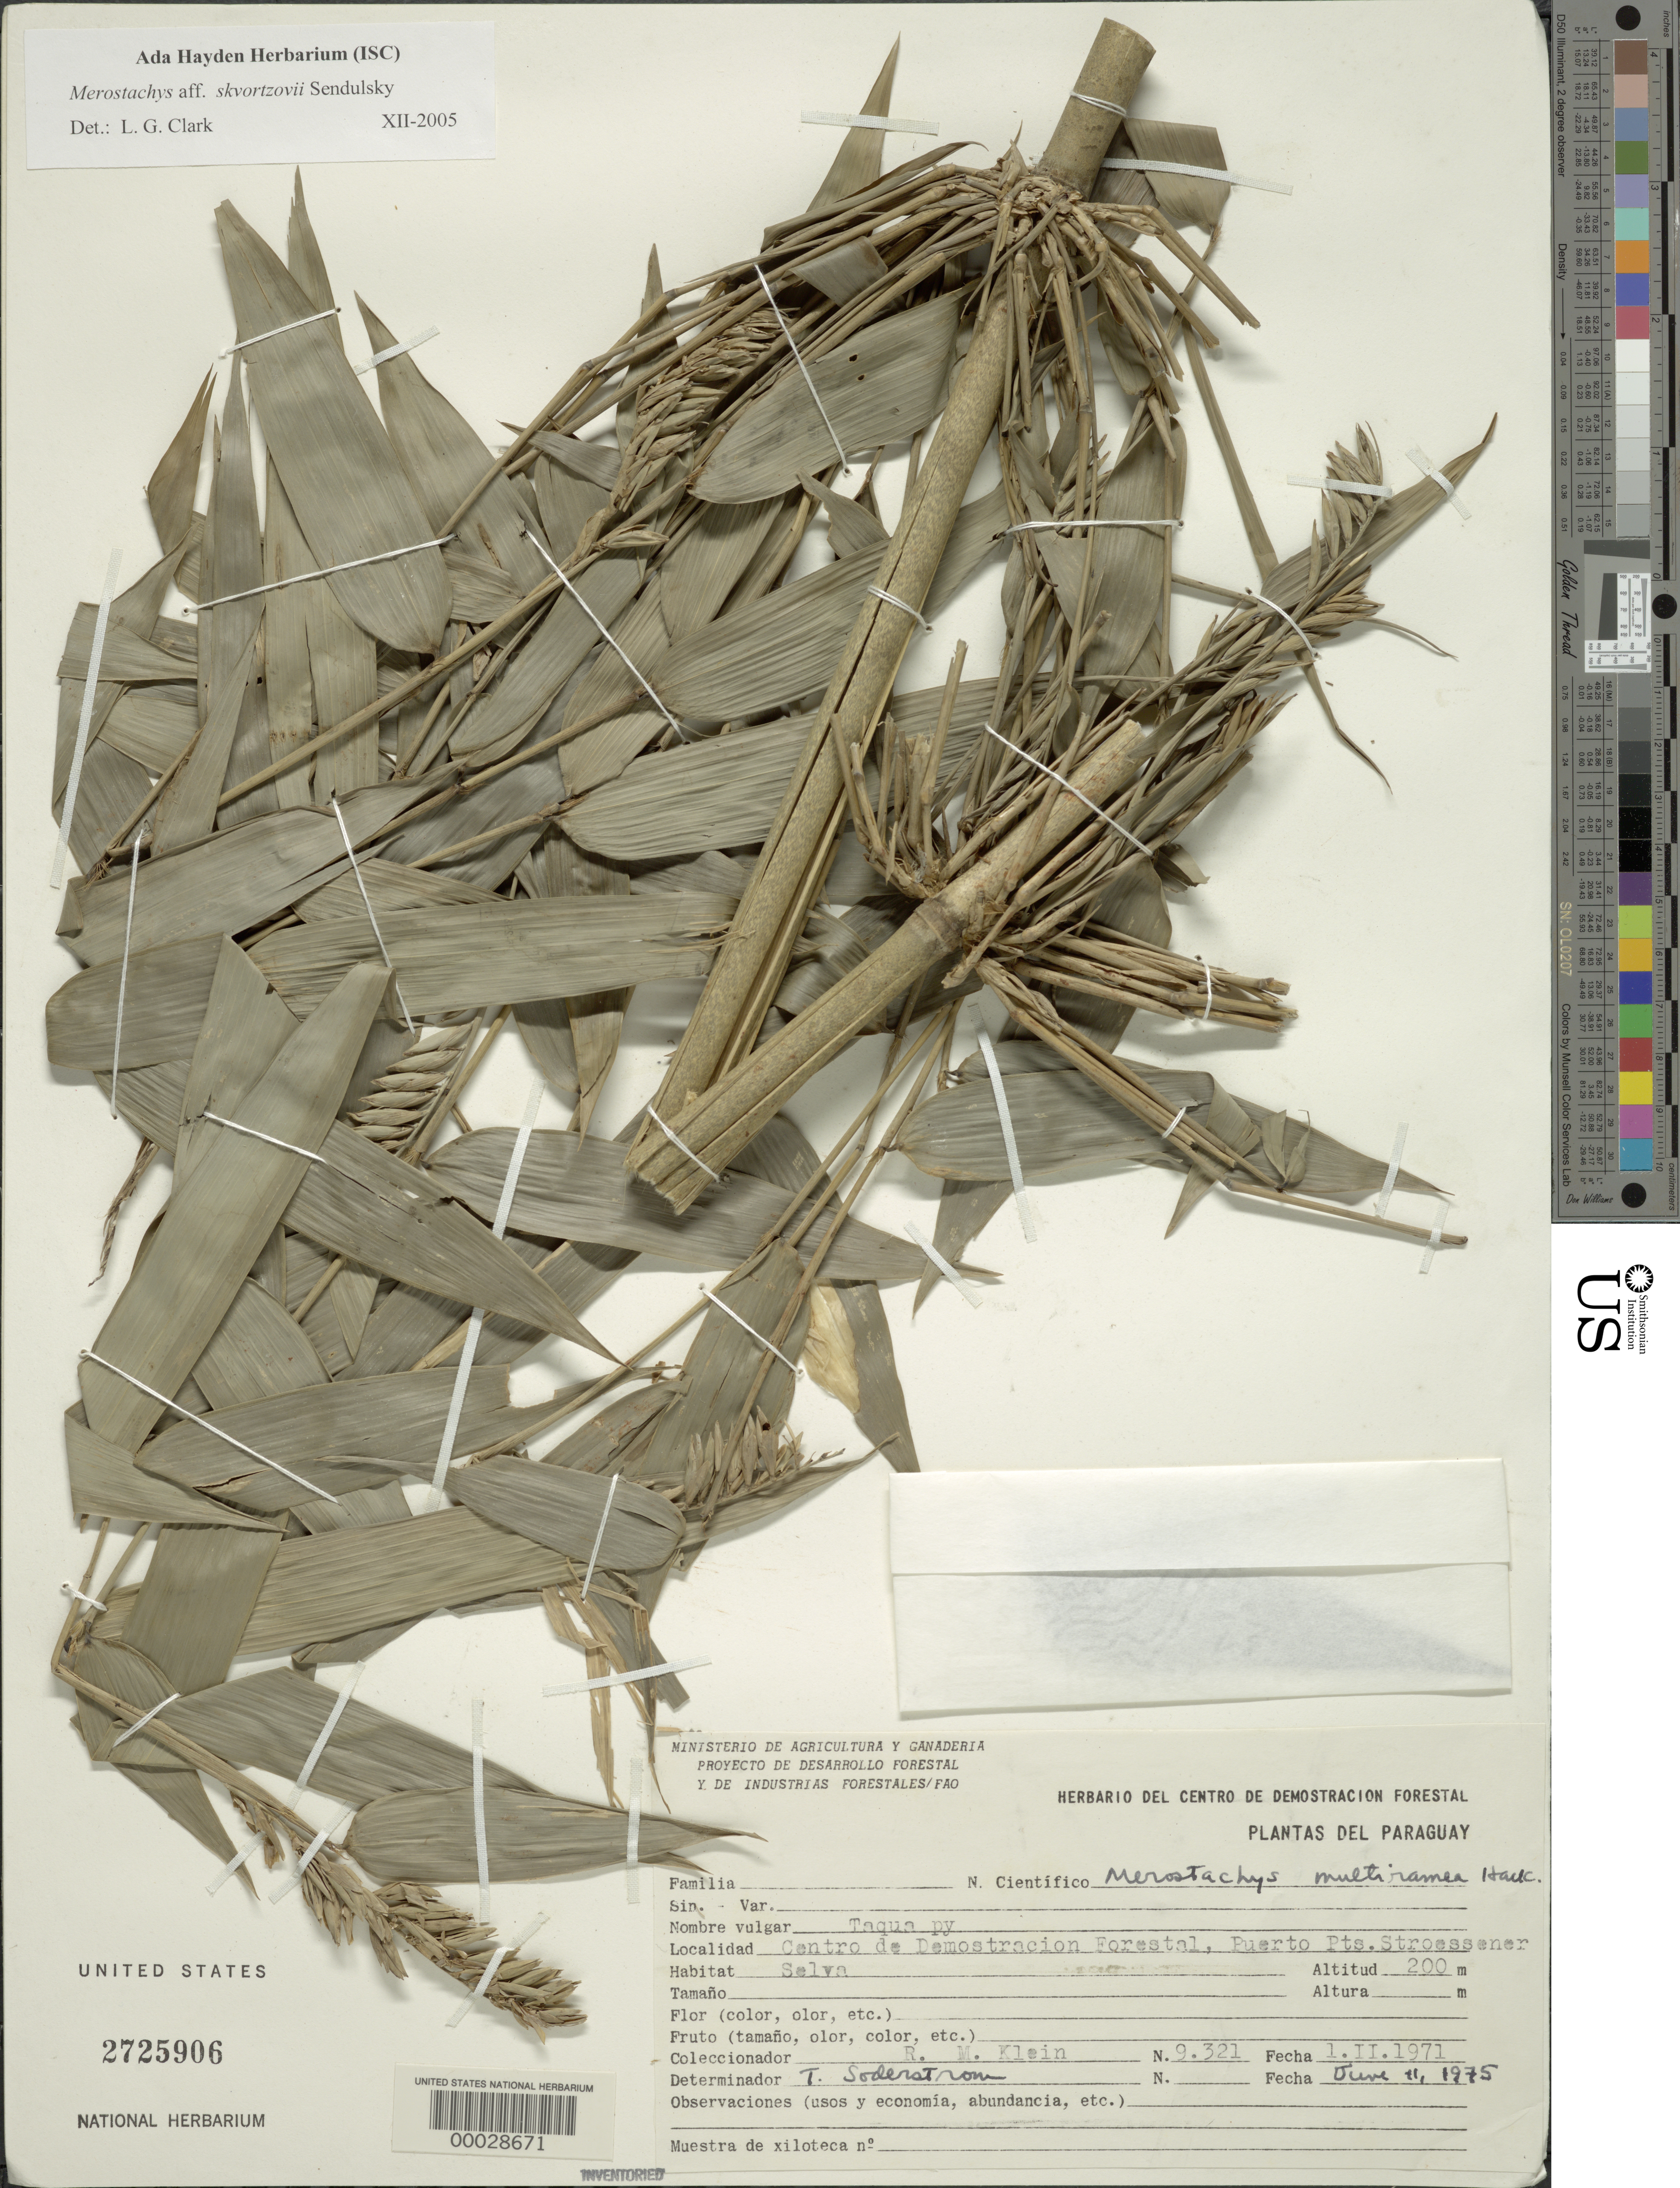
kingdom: Plantae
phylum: Tracheophyta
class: Liliopsida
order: Poales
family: Poaceae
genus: Merostachys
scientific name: Merostachys skvortzovii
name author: Send.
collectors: R. M. Klein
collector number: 9321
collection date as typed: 01 Feb 1971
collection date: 1971-02-01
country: Paraguay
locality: Centro de Demostracion Forestal, Puerto Pts. Stroessener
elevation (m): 200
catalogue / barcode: US 2725906